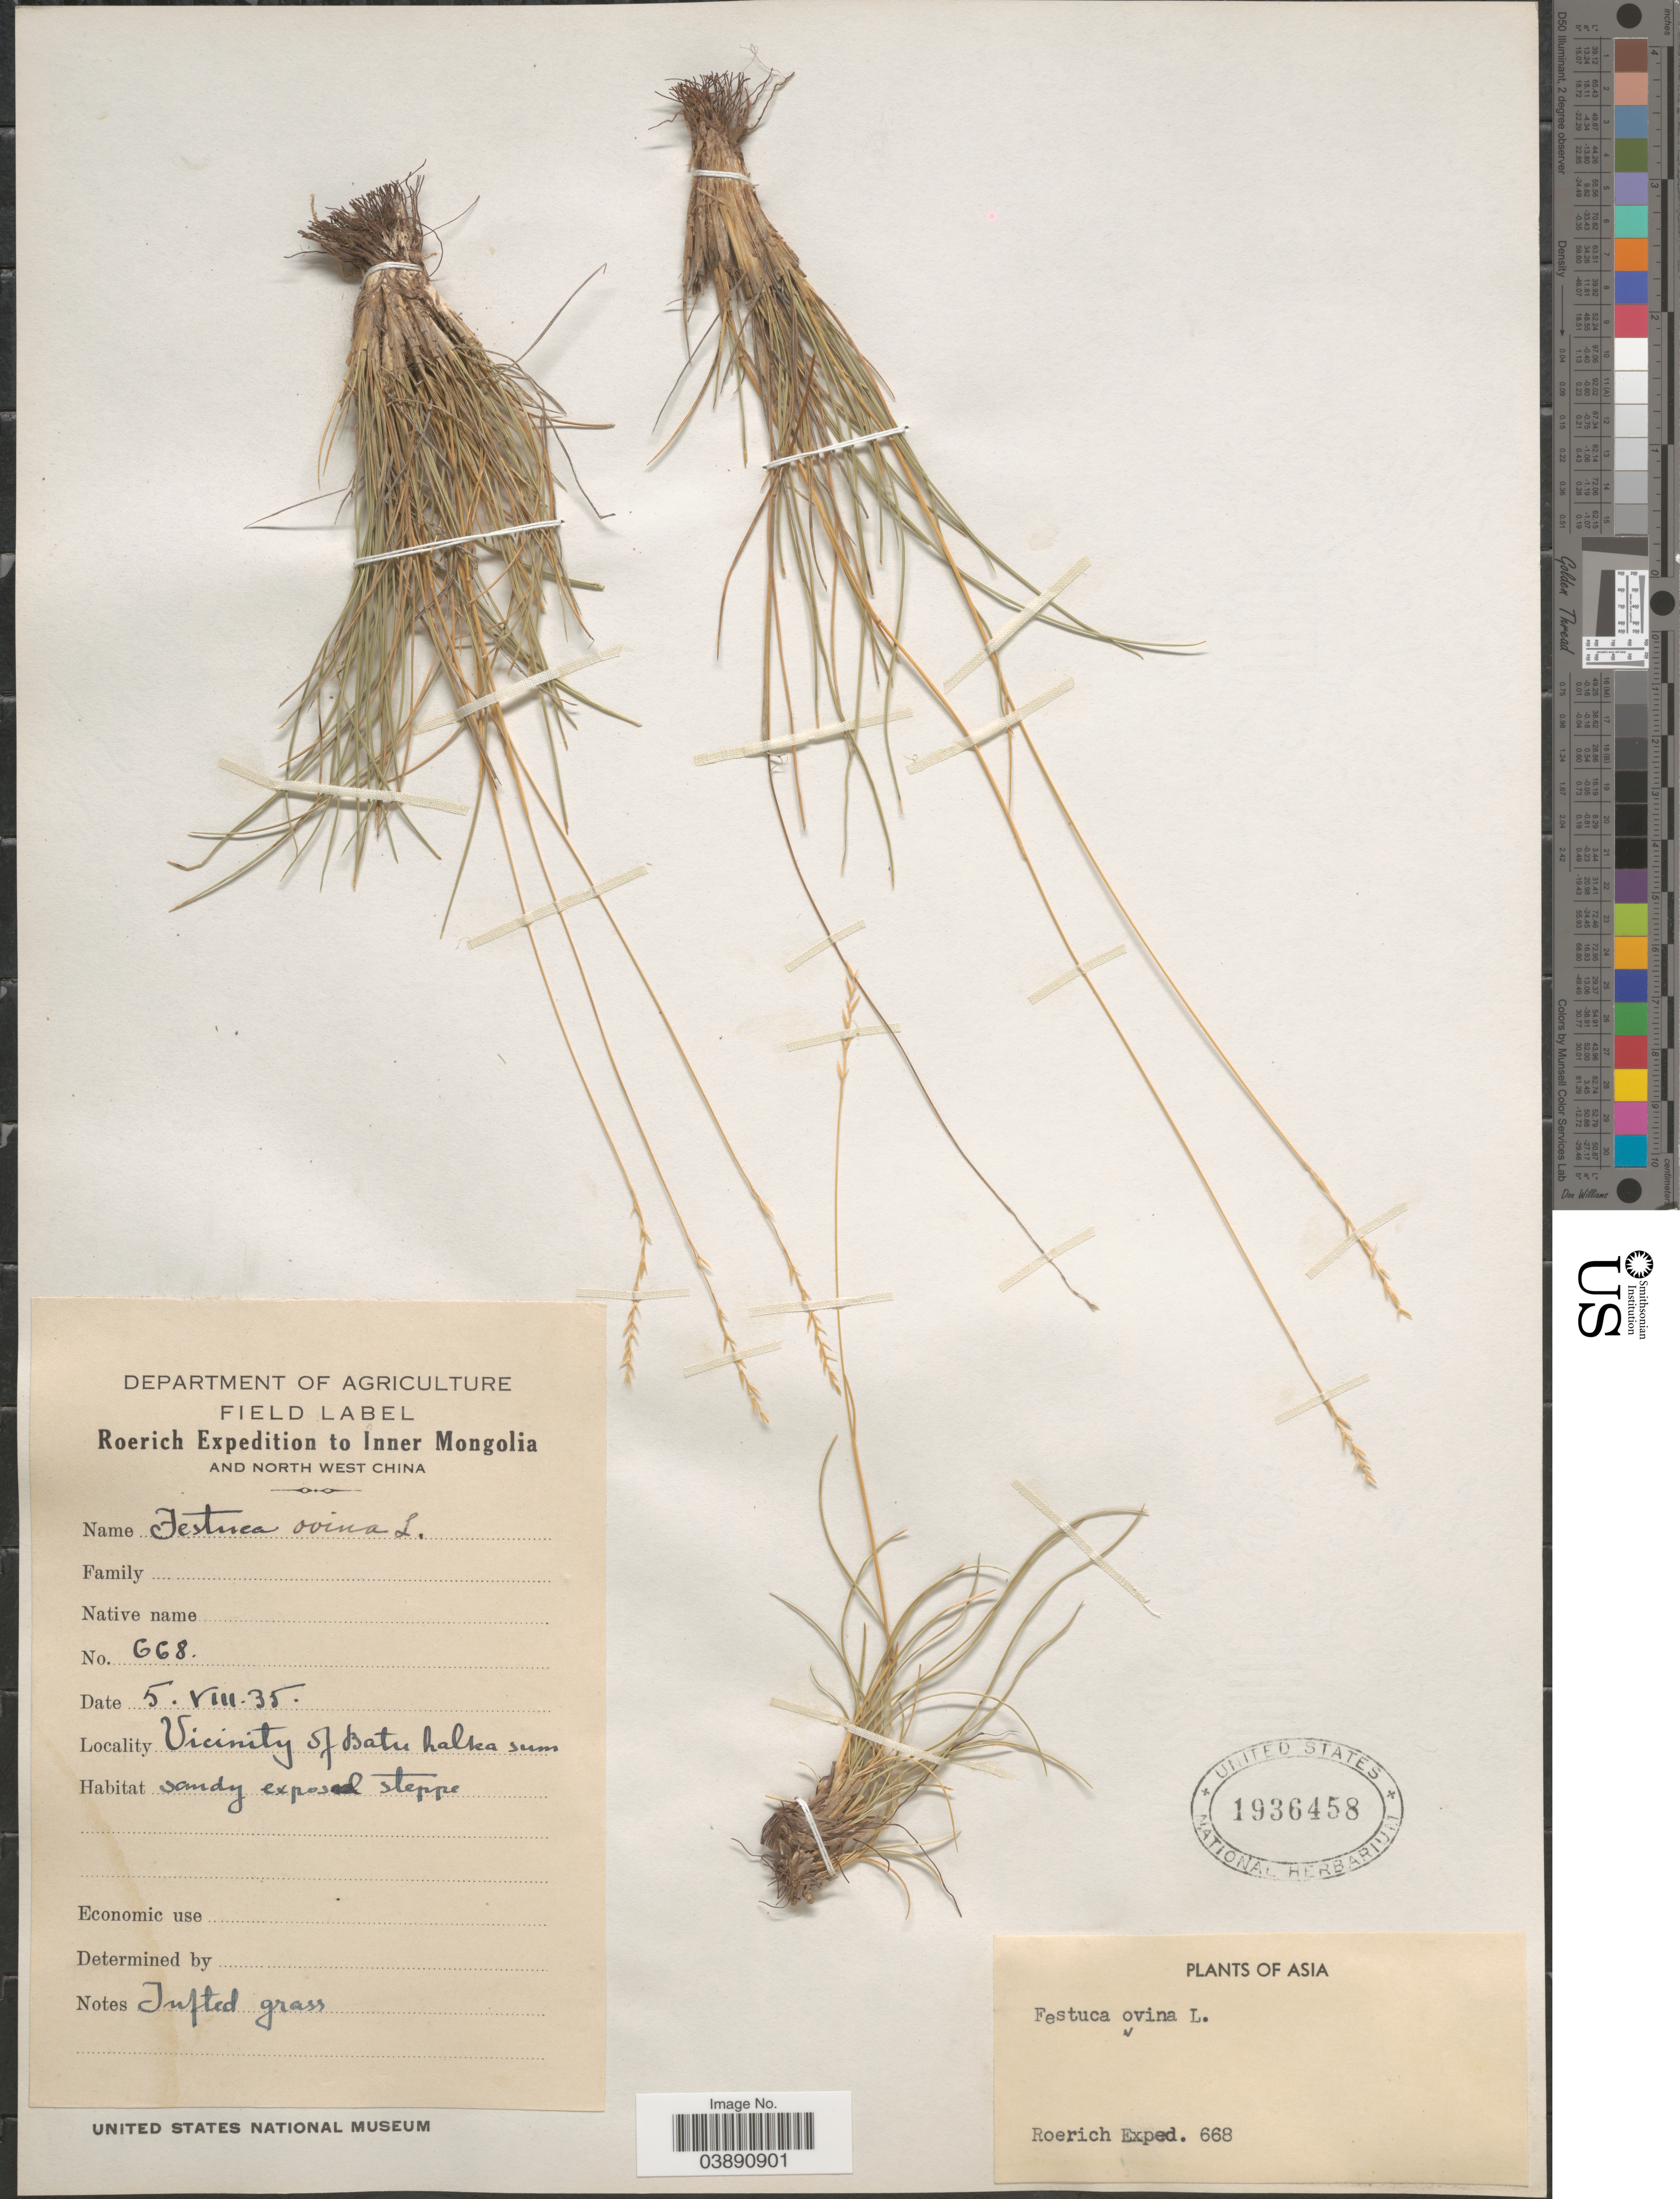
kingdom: Plantae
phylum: Tracheophyta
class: Liliopsida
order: Poales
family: Poaceae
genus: Festuca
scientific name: Festuca ovina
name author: L.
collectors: Roerich Expedition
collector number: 668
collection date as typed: Transcribed d/m/y: 5/8/35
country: China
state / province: Nei Monggol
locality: Inner Mongolia and North West China. Vicinity of Batu halka sum. Asia.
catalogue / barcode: US 1936458